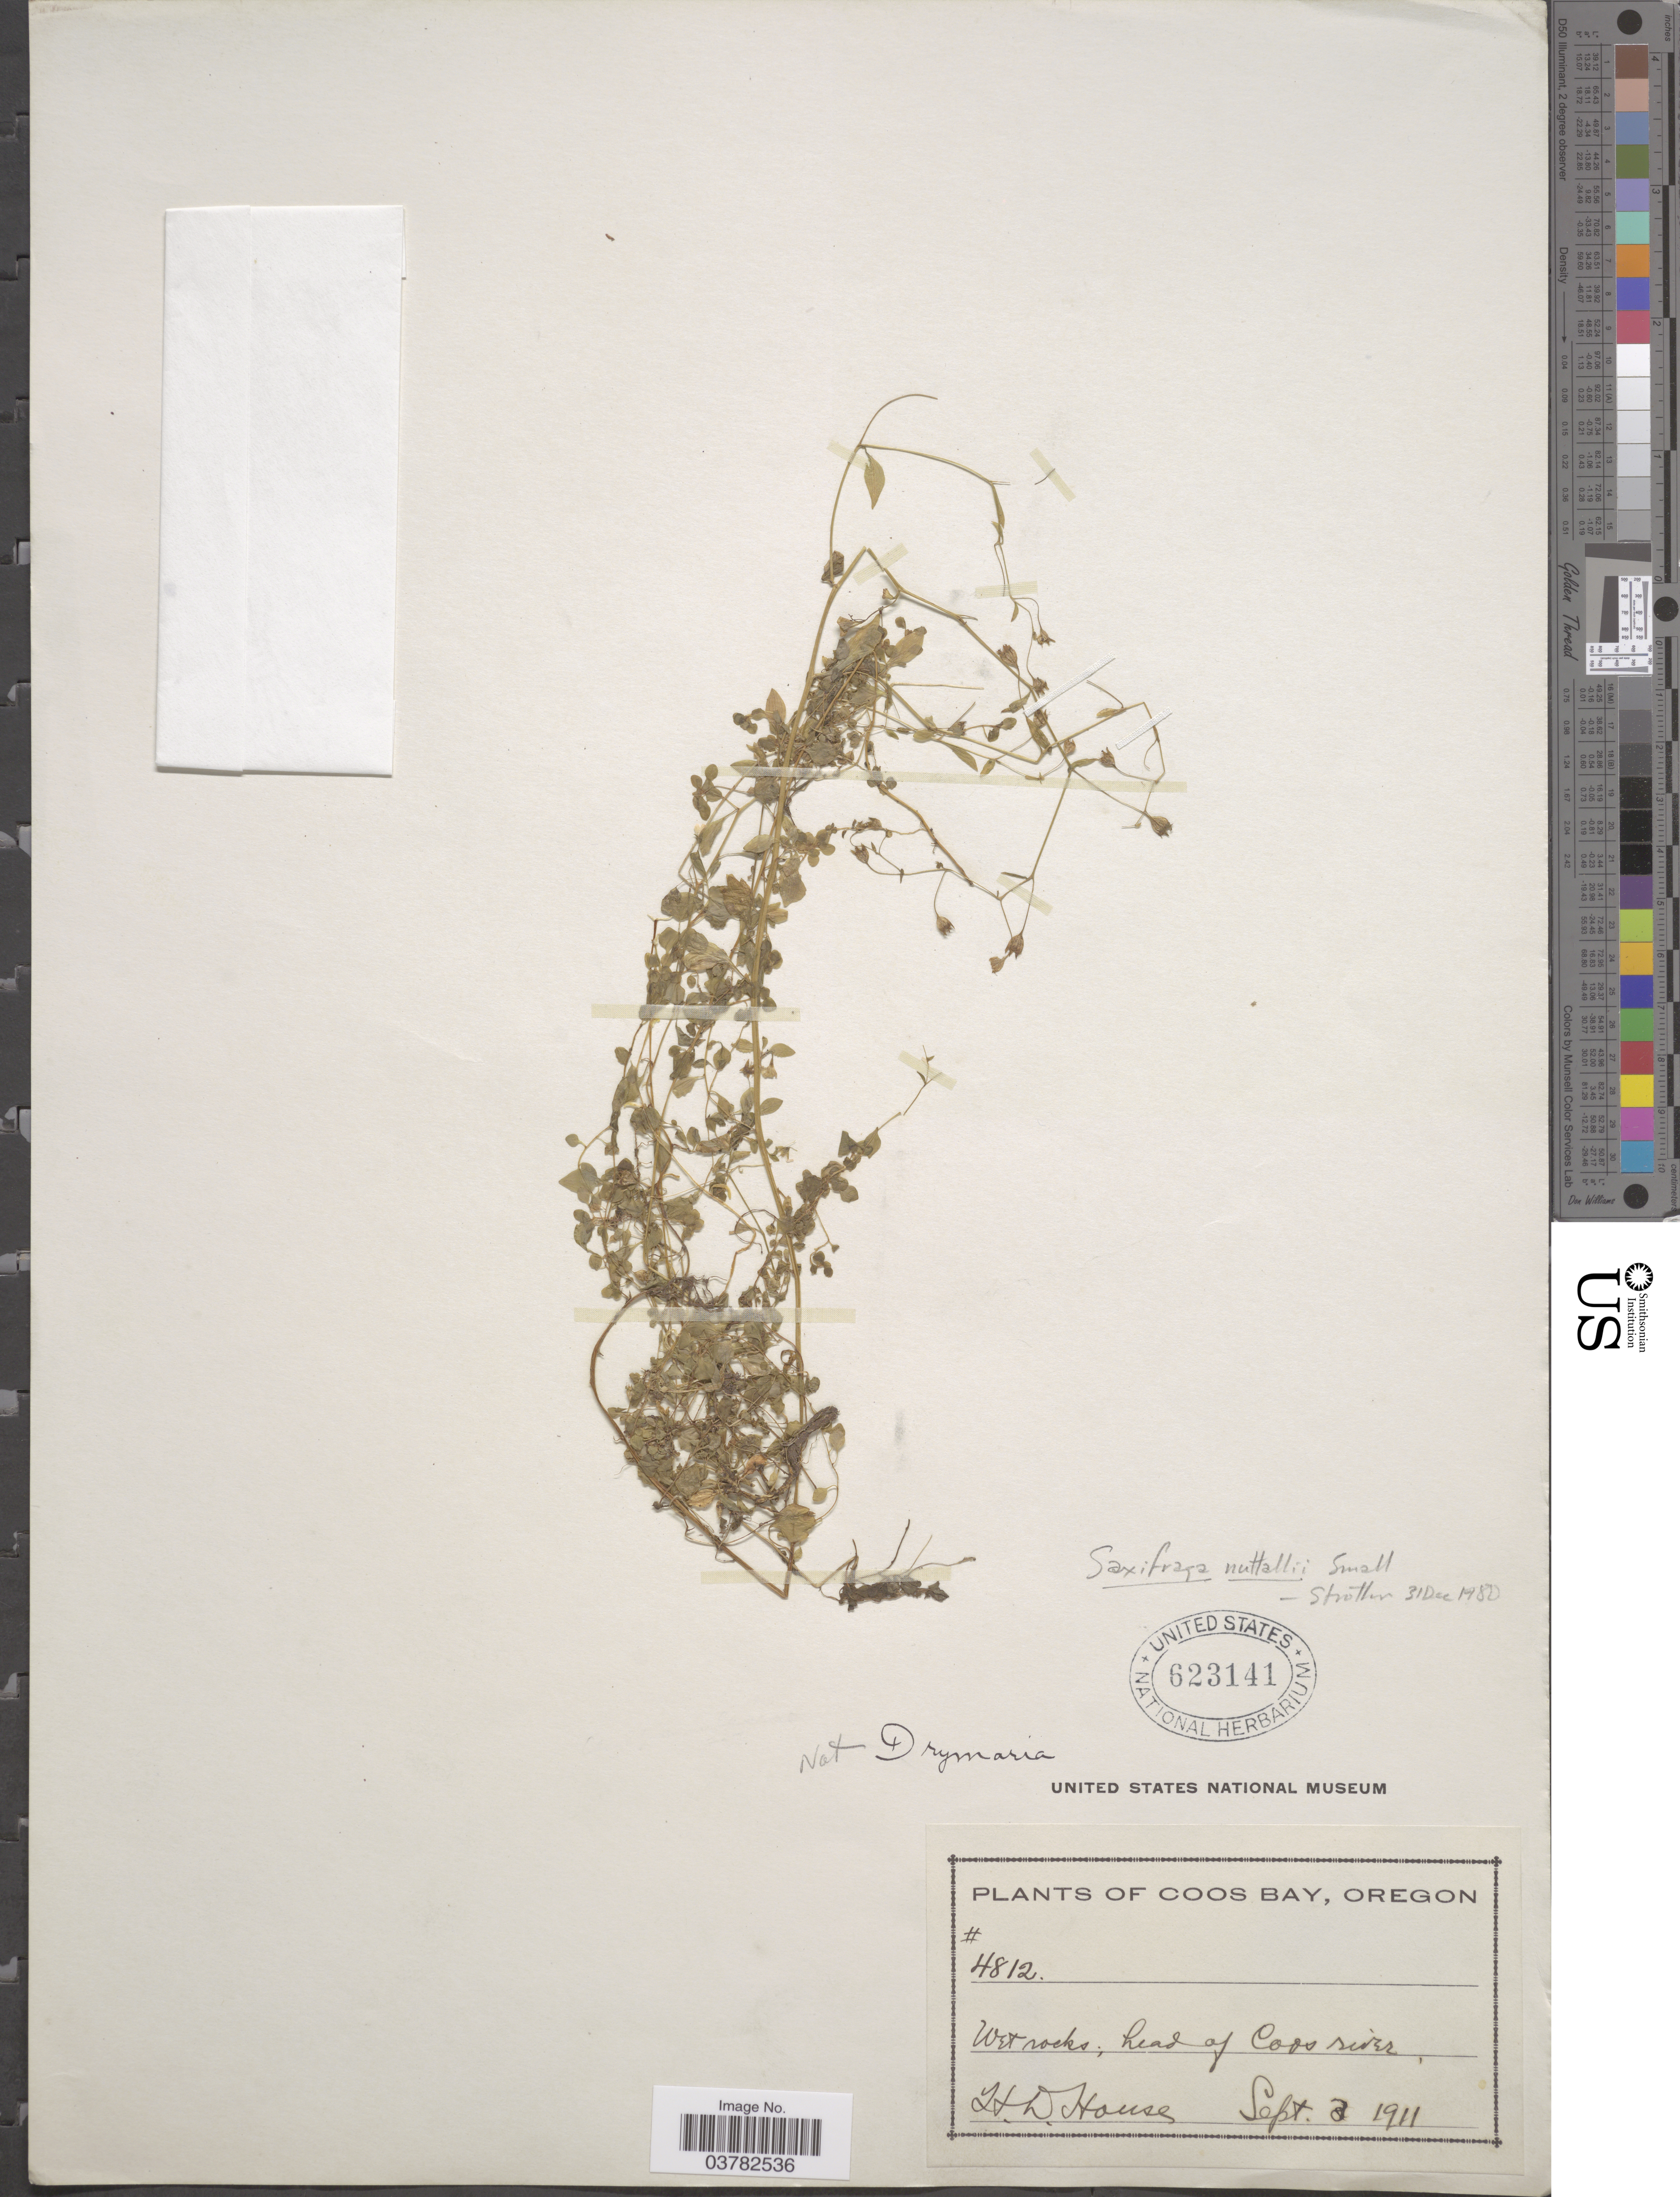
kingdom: Plantae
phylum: Tracheophyta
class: Magnoliopsida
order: Saxifragales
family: Saxifragaceae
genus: Saxifraga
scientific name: Saxifraga nuttallii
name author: Small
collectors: H. D. House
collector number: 4812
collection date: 1911-09-03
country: United States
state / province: Oregon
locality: Coos Bay. Head of Coos river.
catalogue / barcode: US 623141